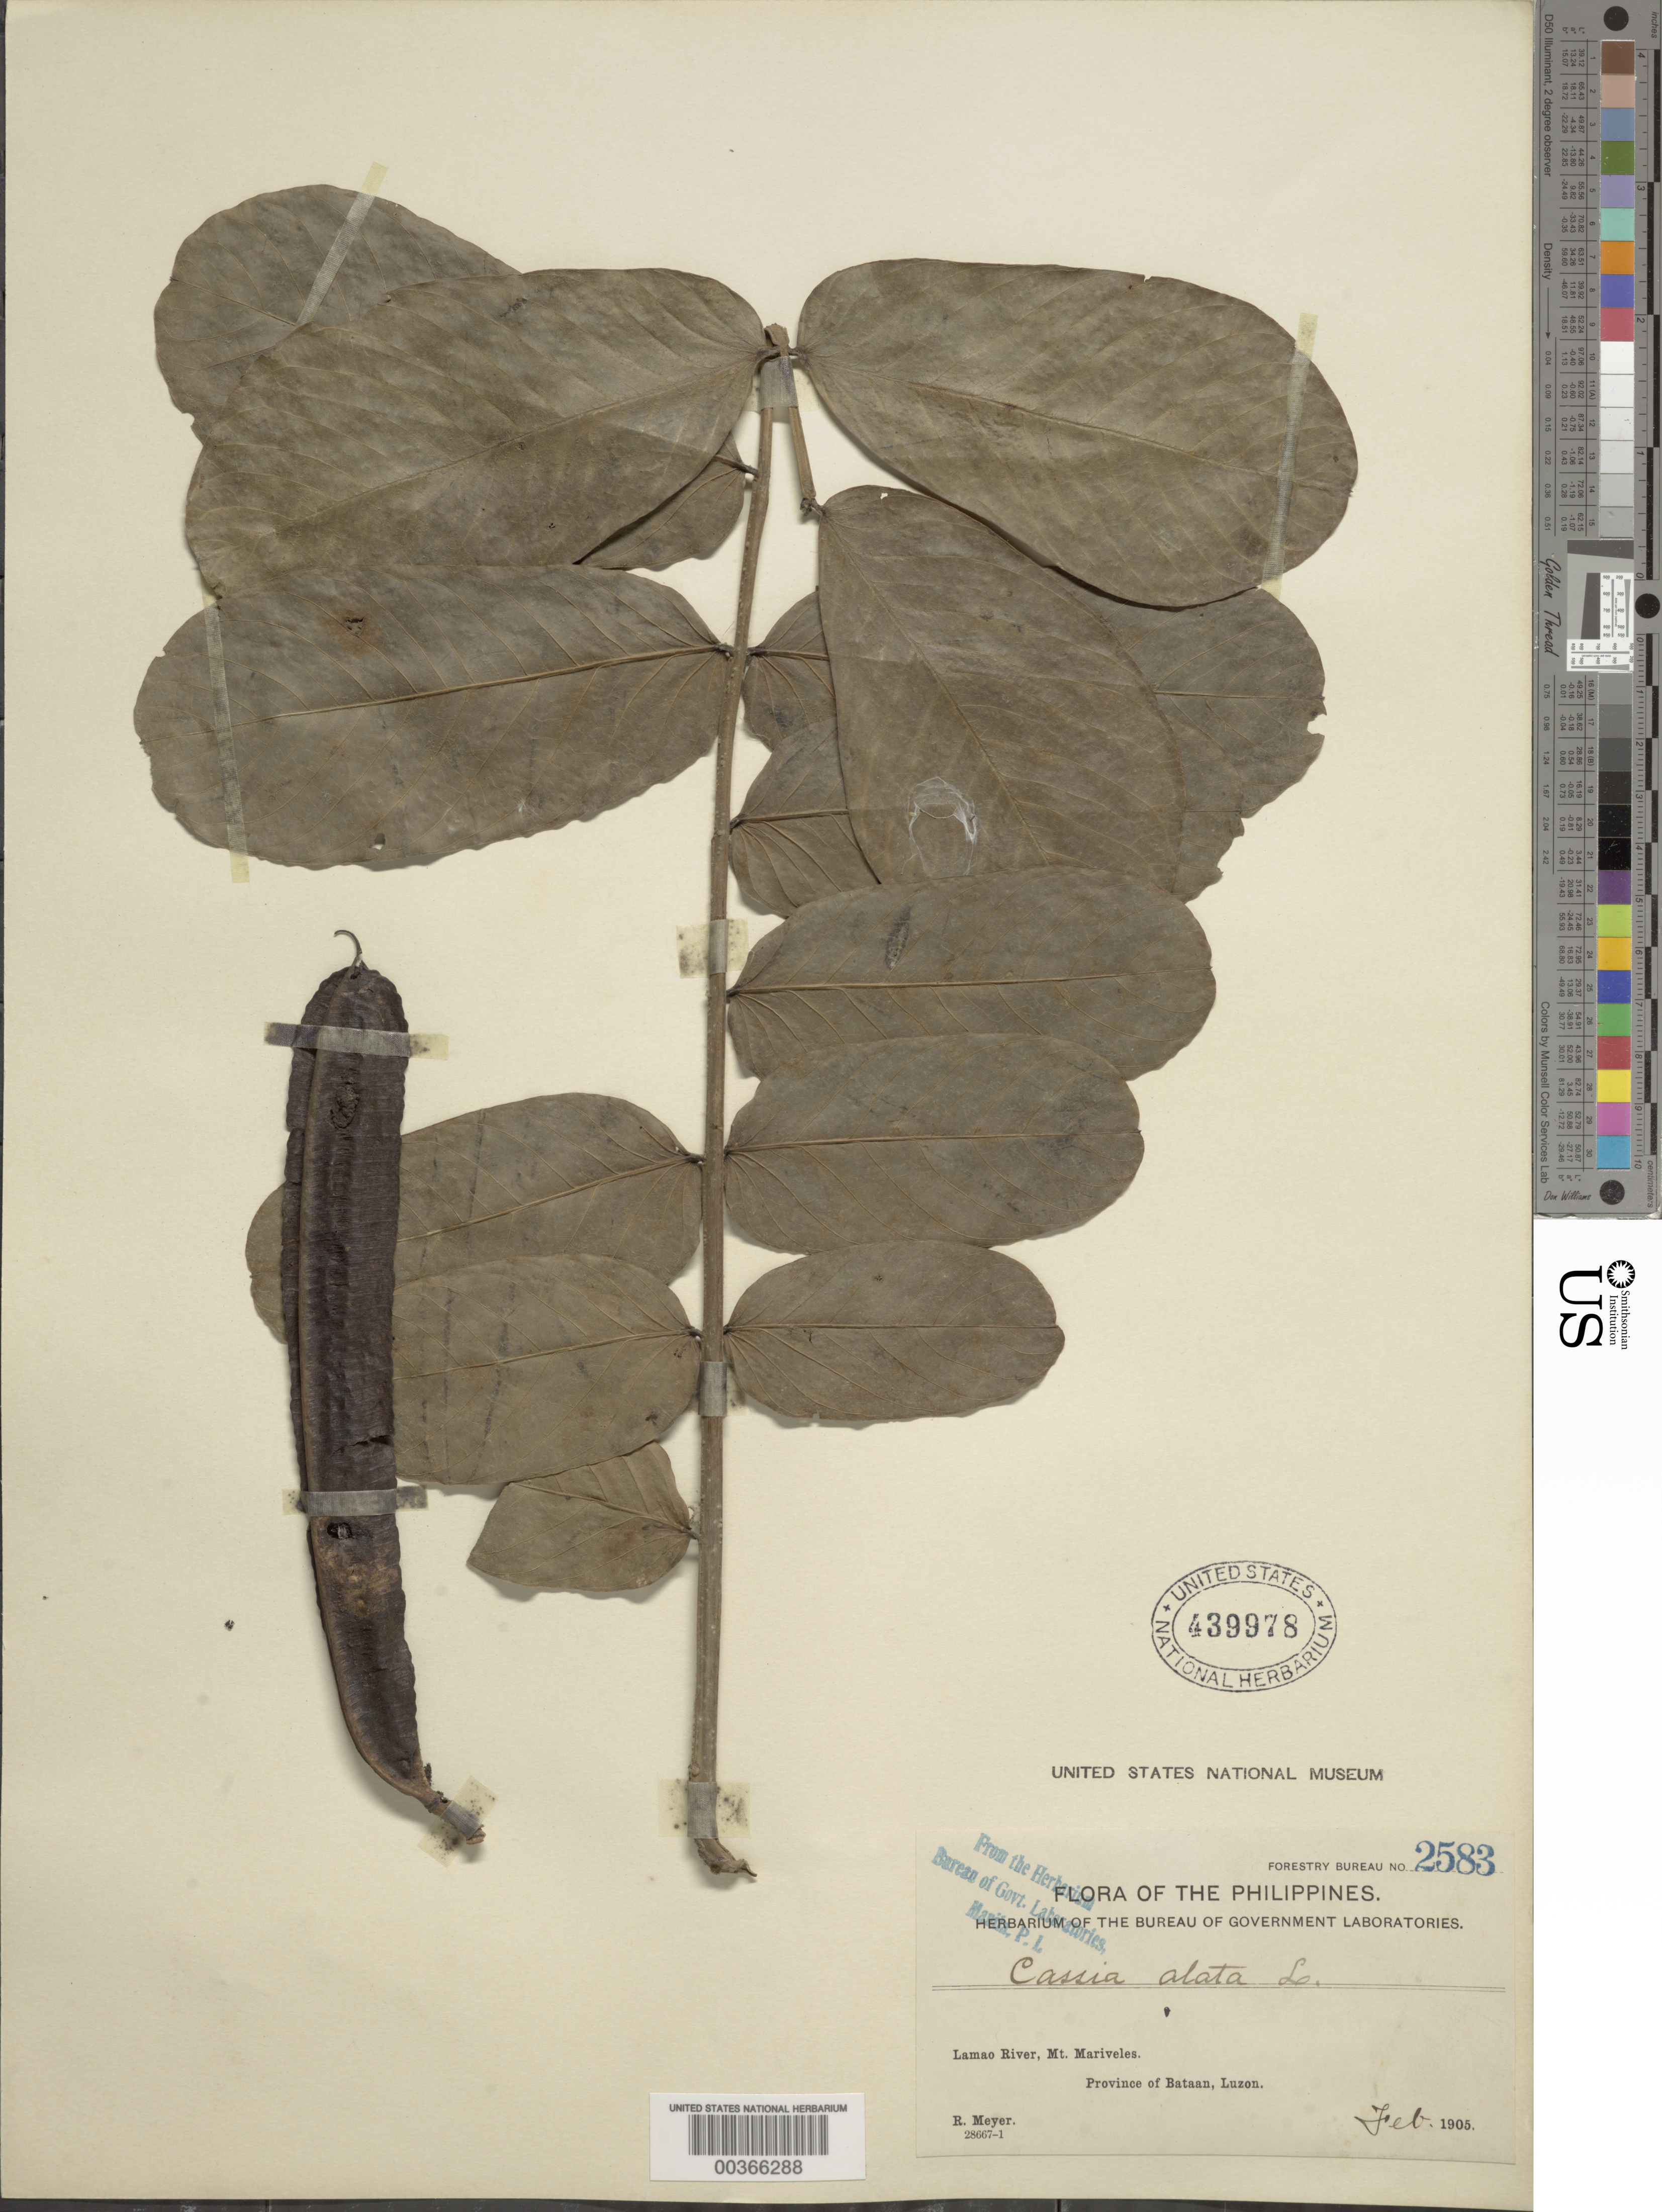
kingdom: Plantae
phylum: Tracheophyta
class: Magnoliopsida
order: Fabales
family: Fabaceae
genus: Senna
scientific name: Senna alata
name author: (L.) Roxb.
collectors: R. Meyer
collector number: Forestry Bureau No. 2583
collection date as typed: Feb 1905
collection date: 1905-02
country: Philippines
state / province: Central Luzon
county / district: Bataan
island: Luzon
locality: Lamao River, Mt. Mariveles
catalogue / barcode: US 439978